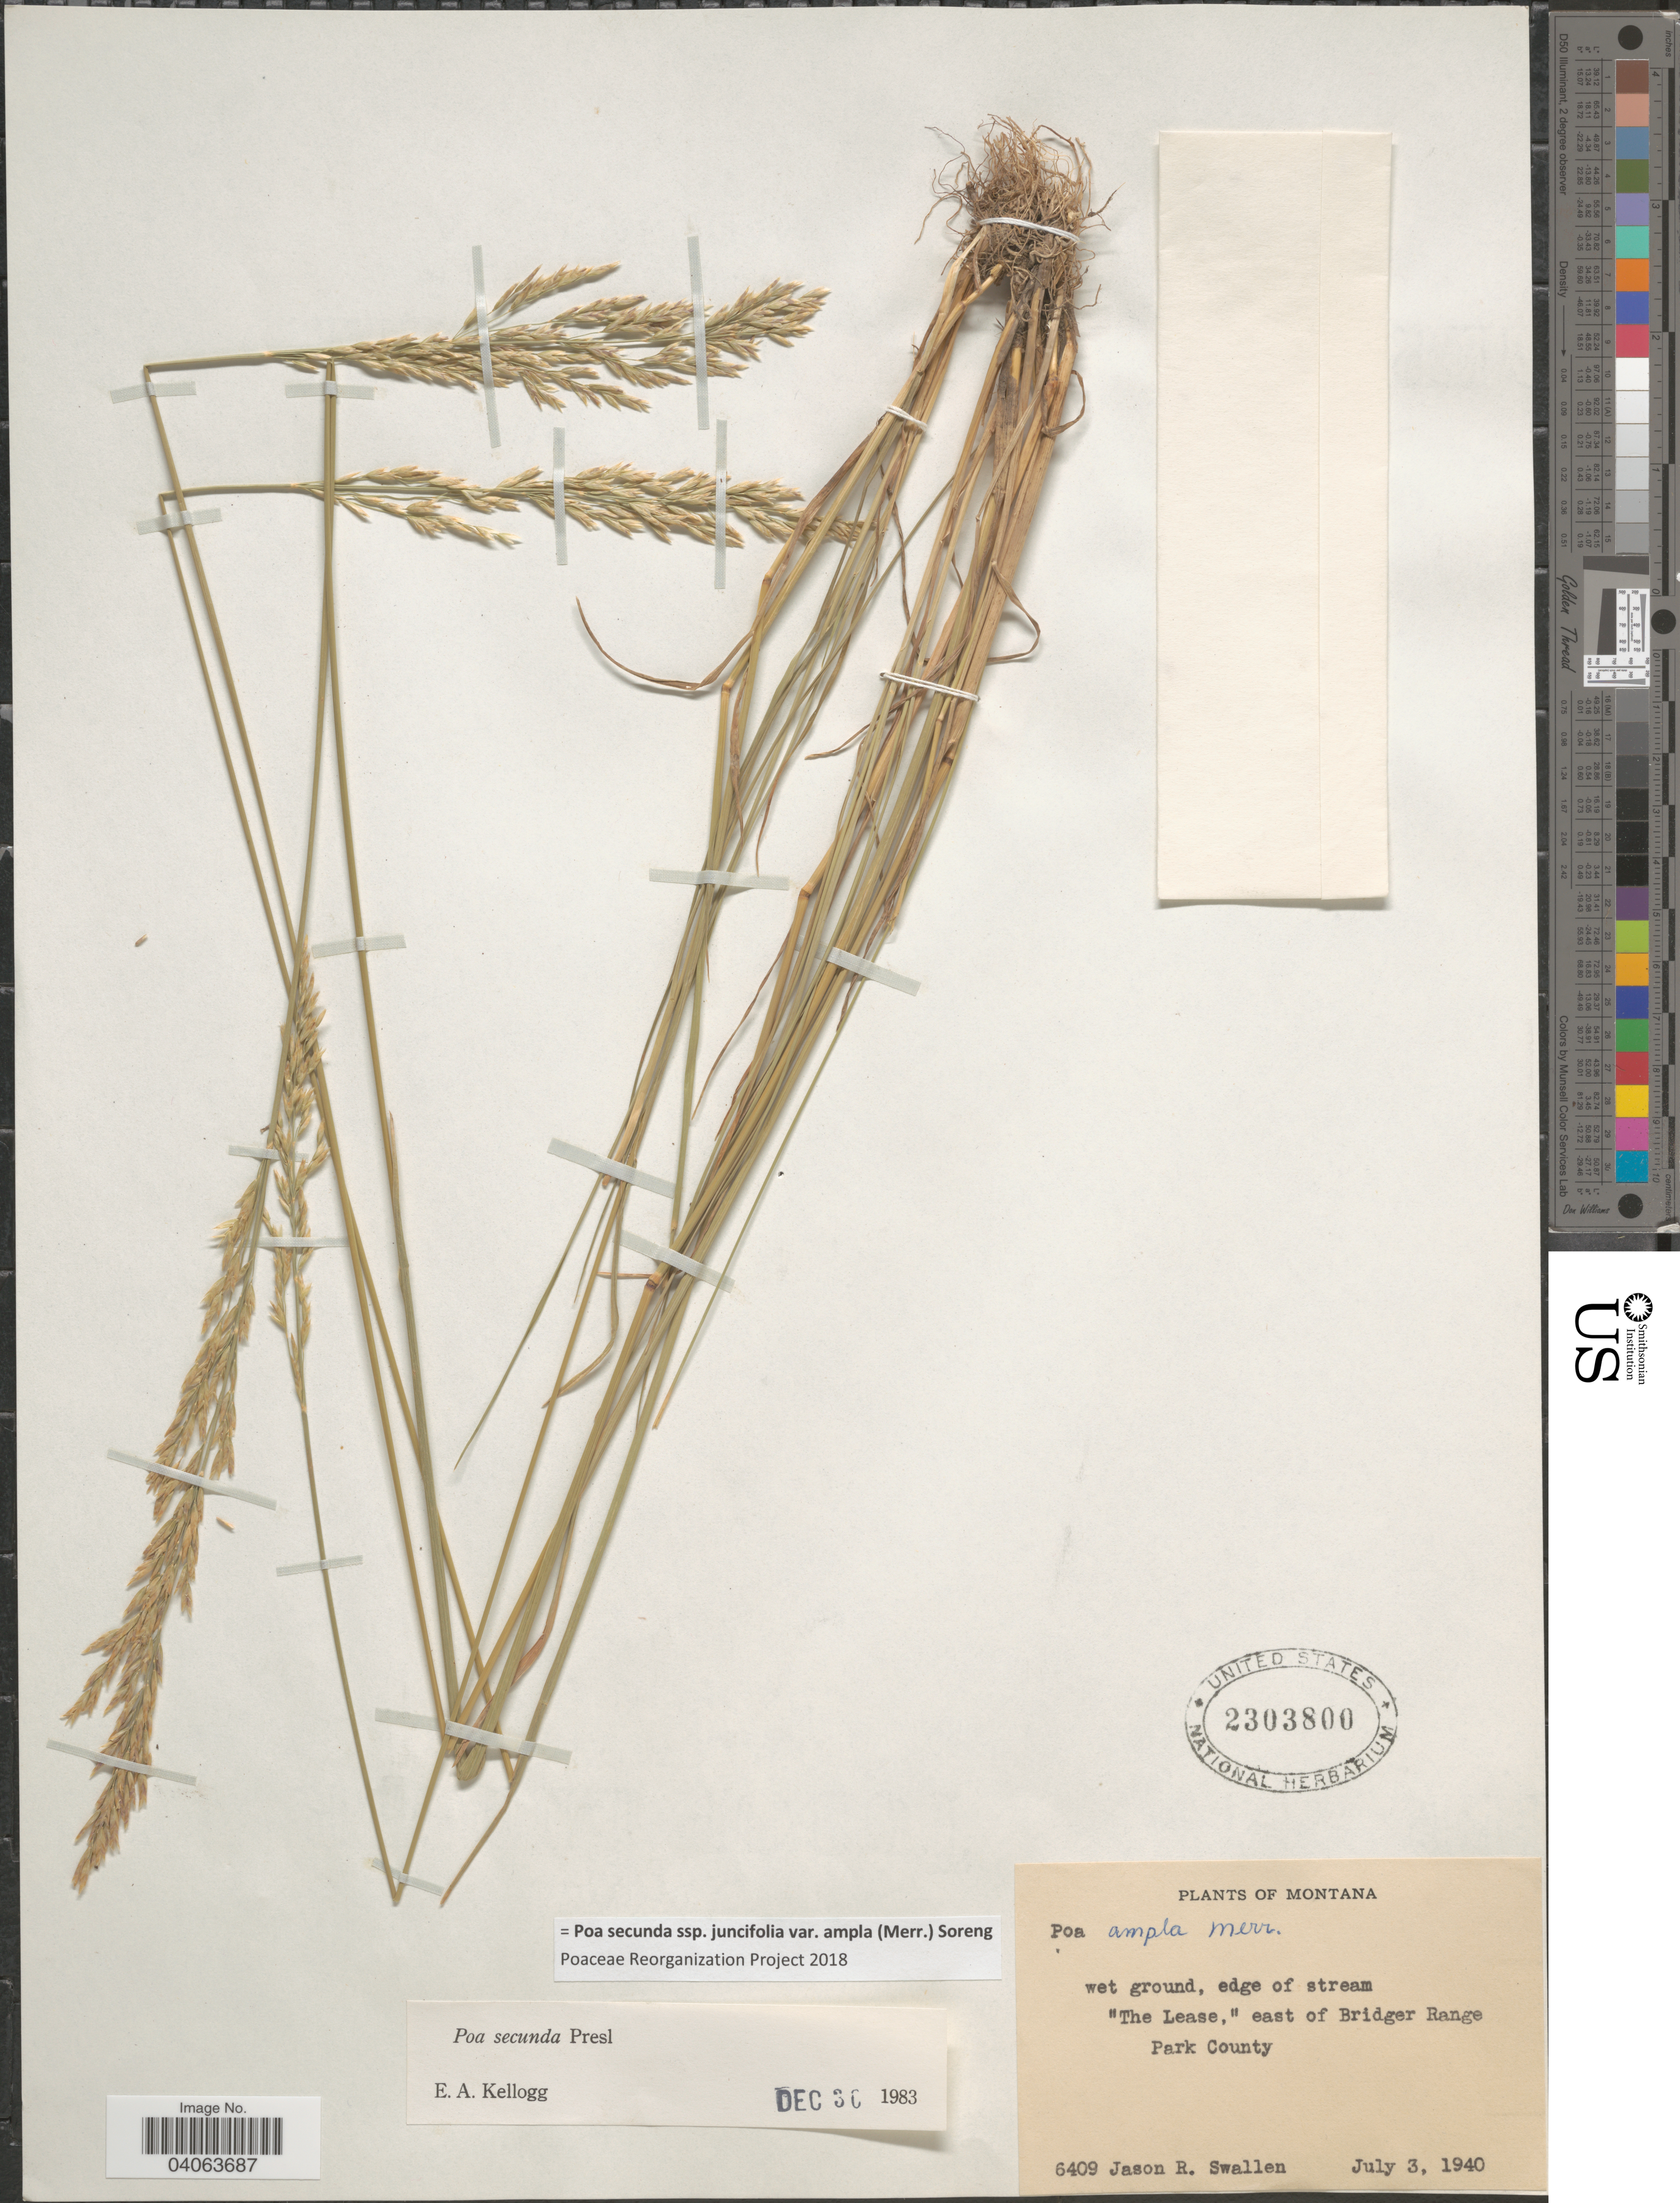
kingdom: Plantae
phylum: Tracheophyta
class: Liliopsida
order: Poales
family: Poaceae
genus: Poa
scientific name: Poa secunda subsp. juncifolia var. ampla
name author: (Merr.) Soreng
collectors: J. R. Swallen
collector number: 6409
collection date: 1940-07-03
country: United States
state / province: Montana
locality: Wet ground, edge of stream "The Lease," east of Bridger Range Park County.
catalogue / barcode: US 2303800